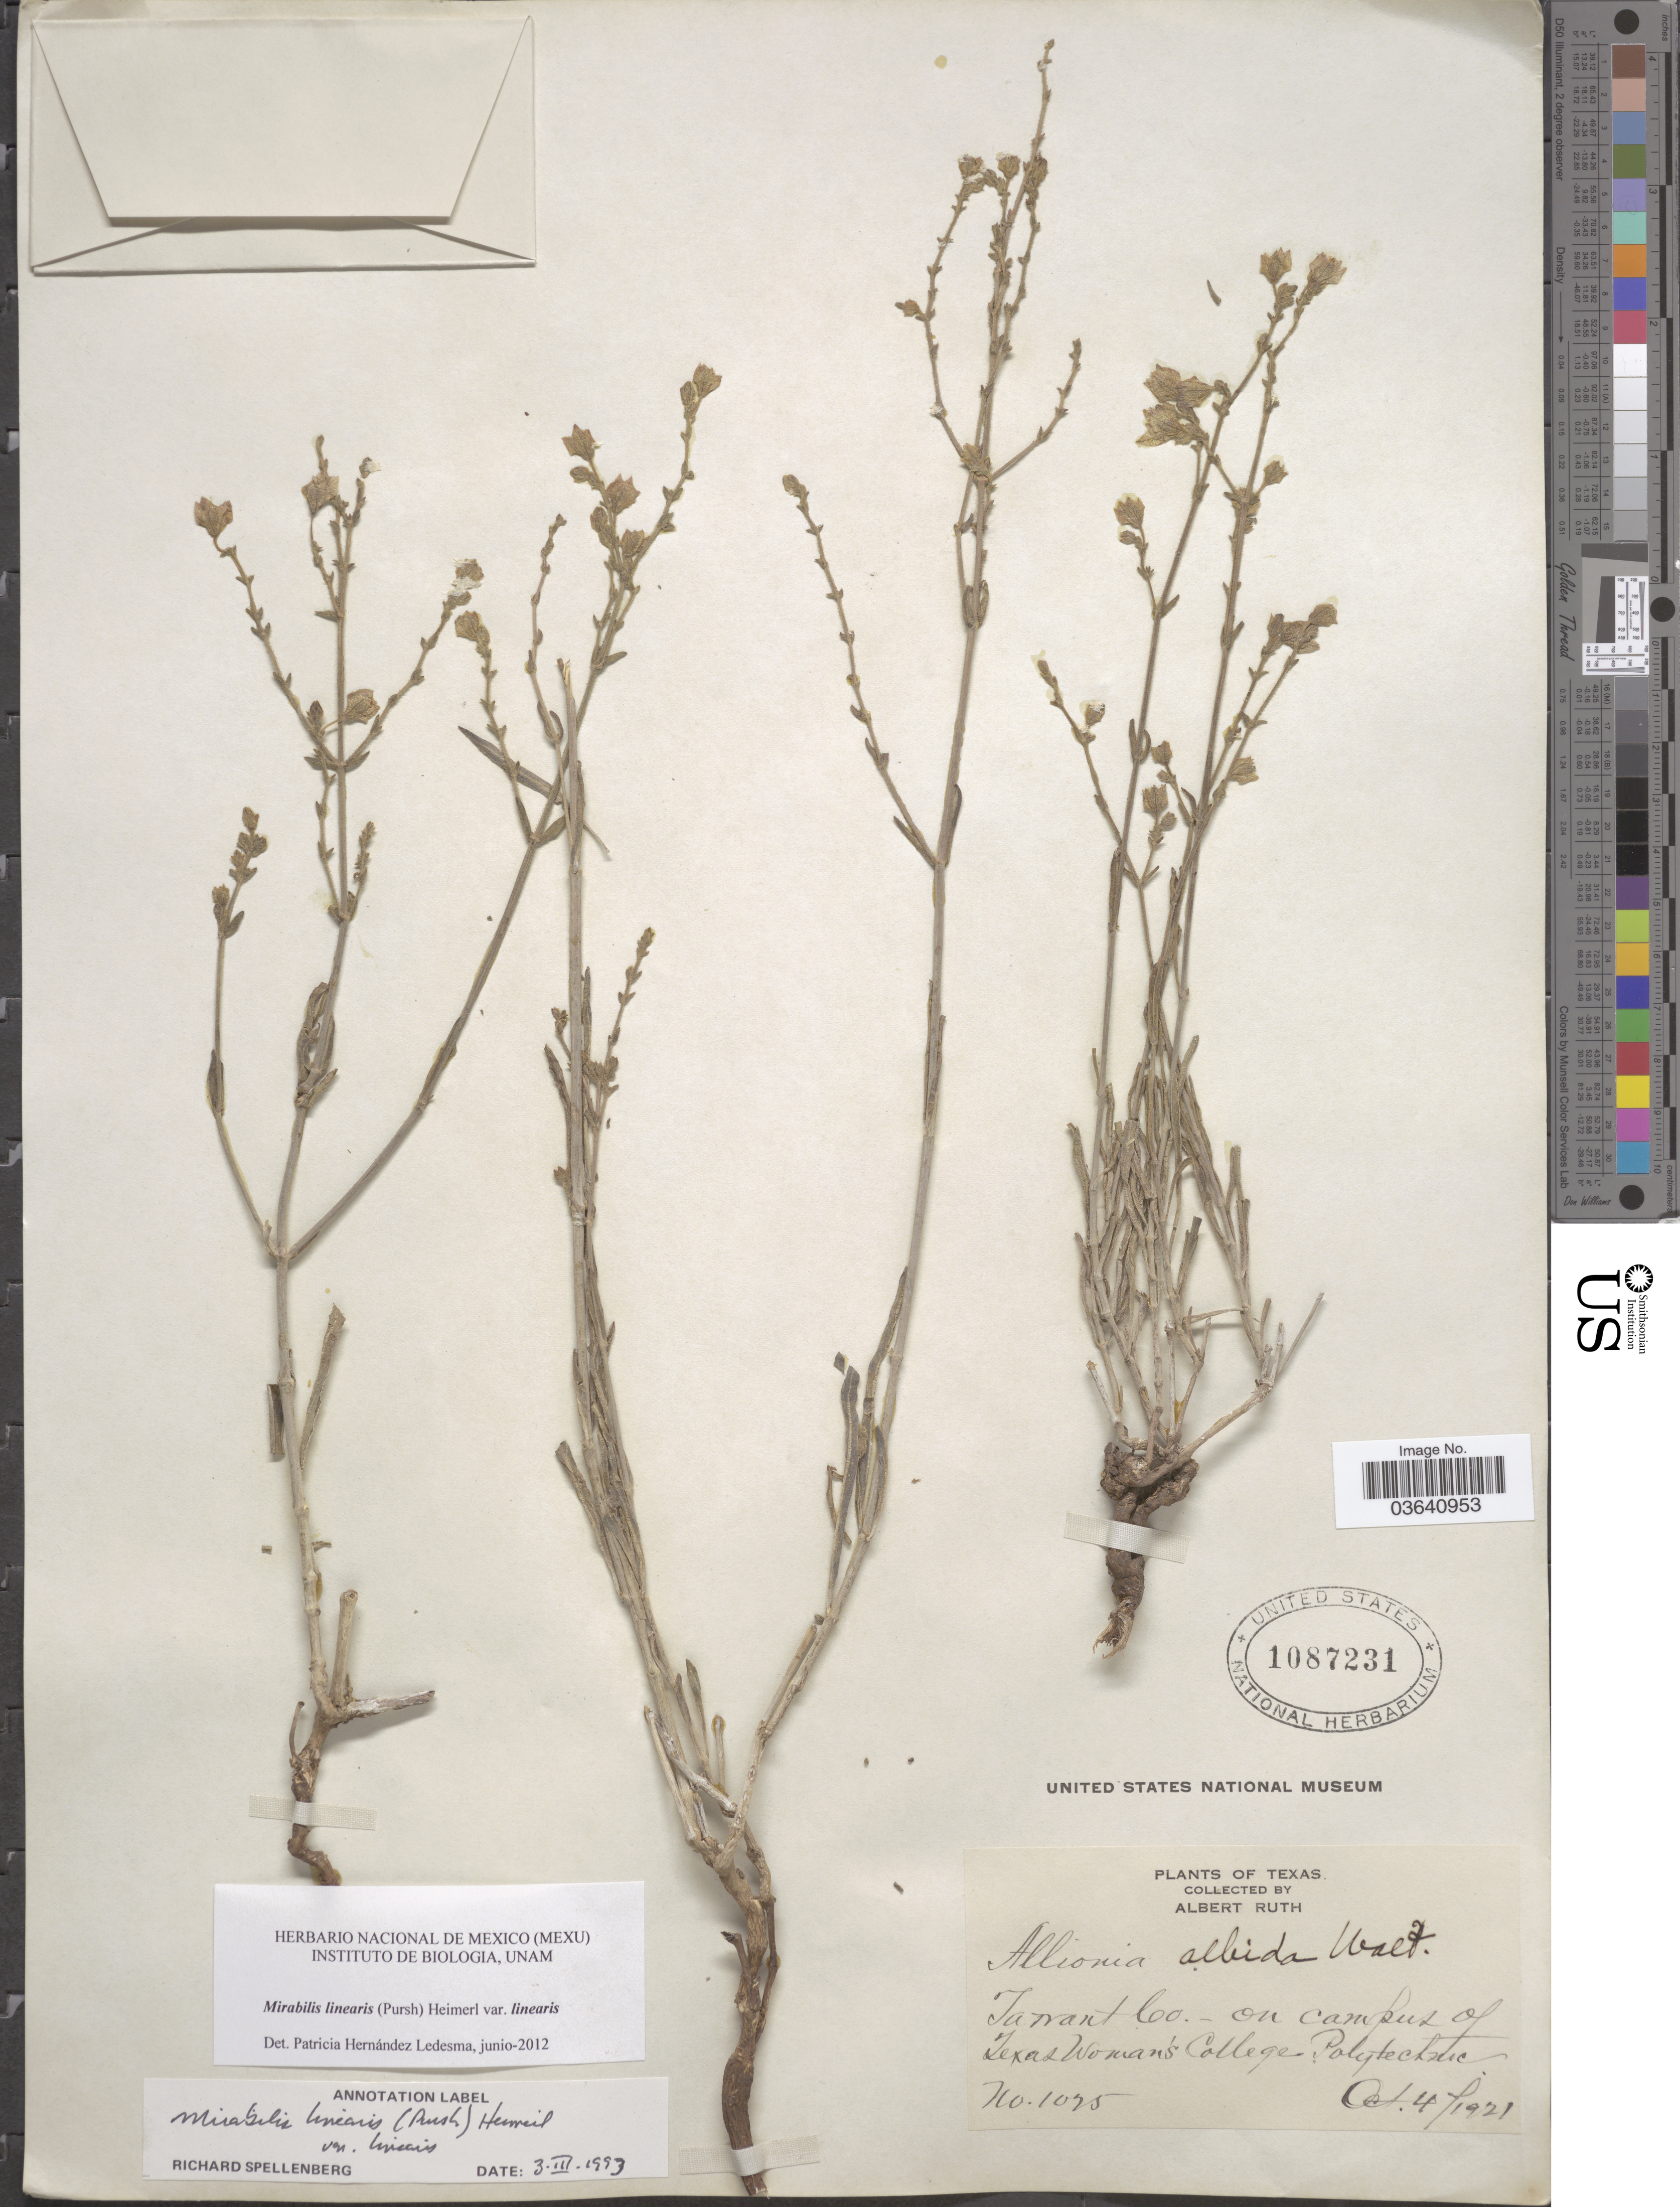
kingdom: Plantae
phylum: Tracheophyta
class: Magnoliopsida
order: Caryophyllales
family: Nyctaginaceae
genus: Mirabilis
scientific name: Mirabilis linearis var. linearis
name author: (Pursh) Heimerl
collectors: A. Ruth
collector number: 1025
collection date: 1921-10-04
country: United States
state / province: Texas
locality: Tarrant Co. - on campus of Texas Woman's College Polytechnic.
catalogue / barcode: US 1087231